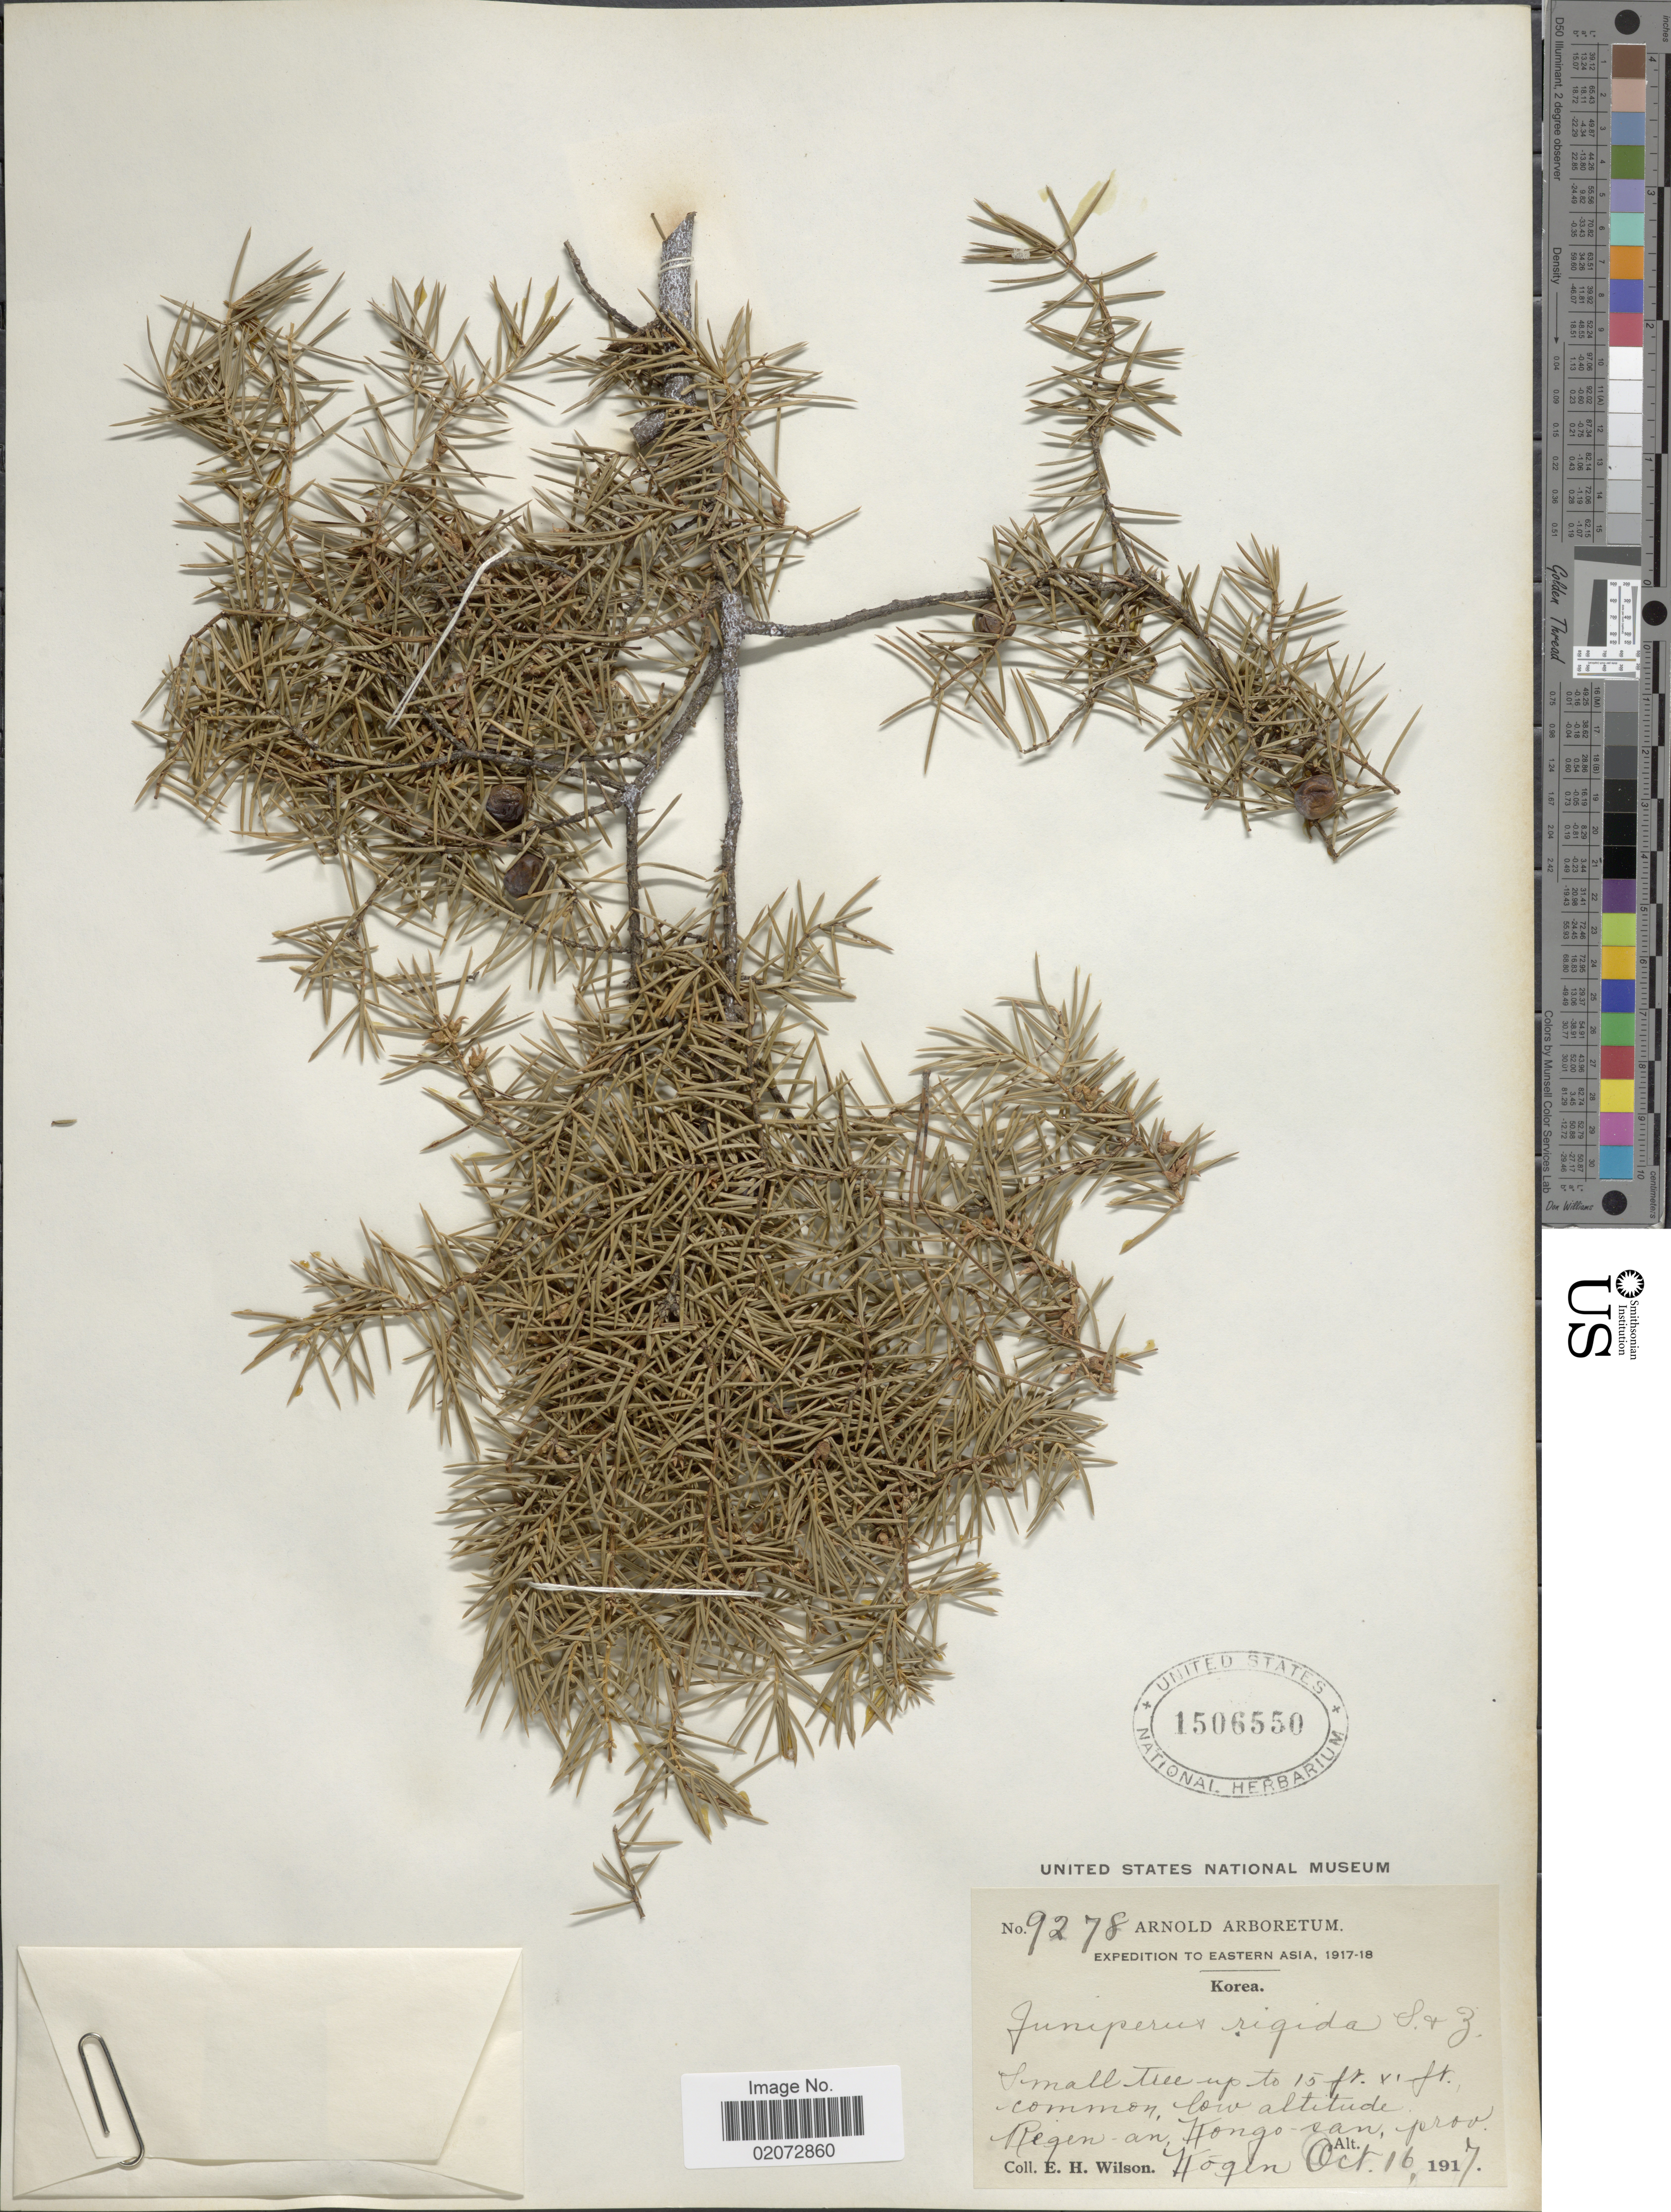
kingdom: Plantae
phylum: Tracheophyta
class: Pinopsida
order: Pinales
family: Cupressaceae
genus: Juniperus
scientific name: Juniperus rigida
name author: Siebold & Zucc.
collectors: E. Wilson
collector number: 9278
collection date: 1917-10-16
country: North Korea / South Korea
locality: Eastern Asia, Korea, Regen-an Kongo-san. Prov. Kogen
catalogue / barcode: US 1506550